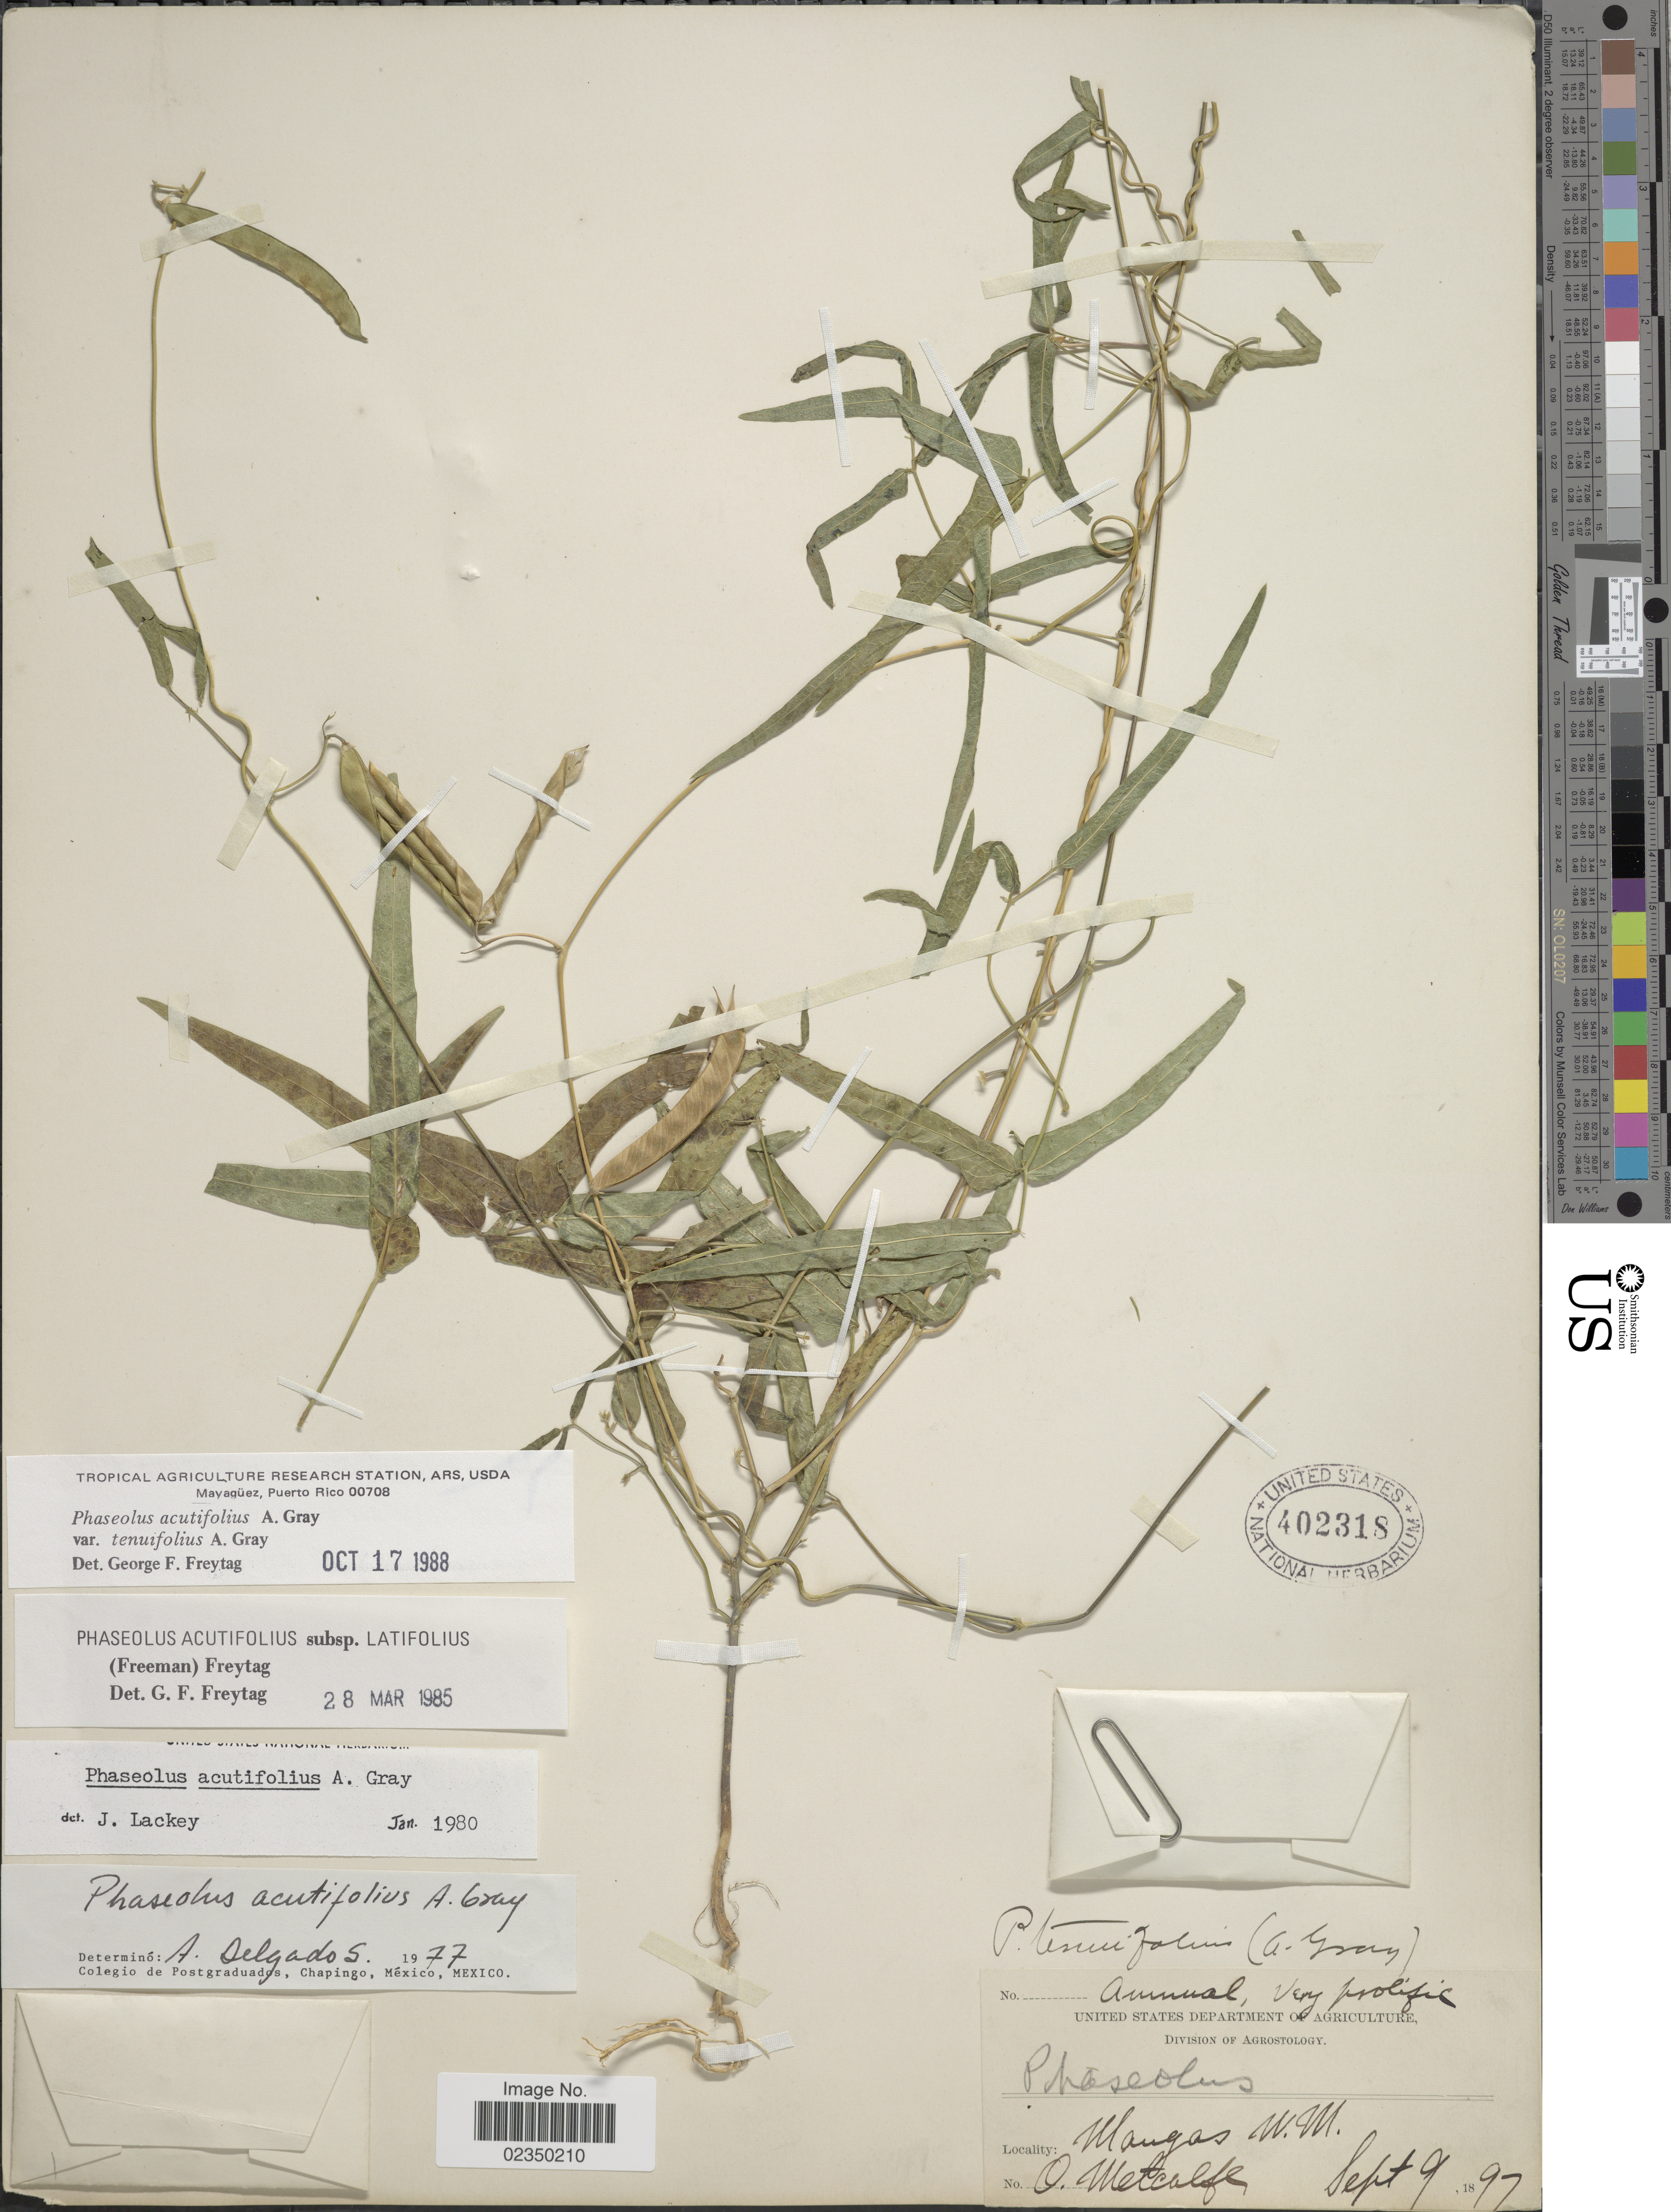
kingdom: Plantae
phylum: Tracheophyta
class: Magnoliopsida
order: Fabales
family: Fabaceae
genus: Phaseolus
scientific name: Phaseolus acutifolius var. tenuifolius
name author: A. Gray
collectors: O. B. Metcalfe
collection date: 1897-09-09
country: United States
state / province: New Mexico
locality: Mangas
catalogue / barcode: US 402318